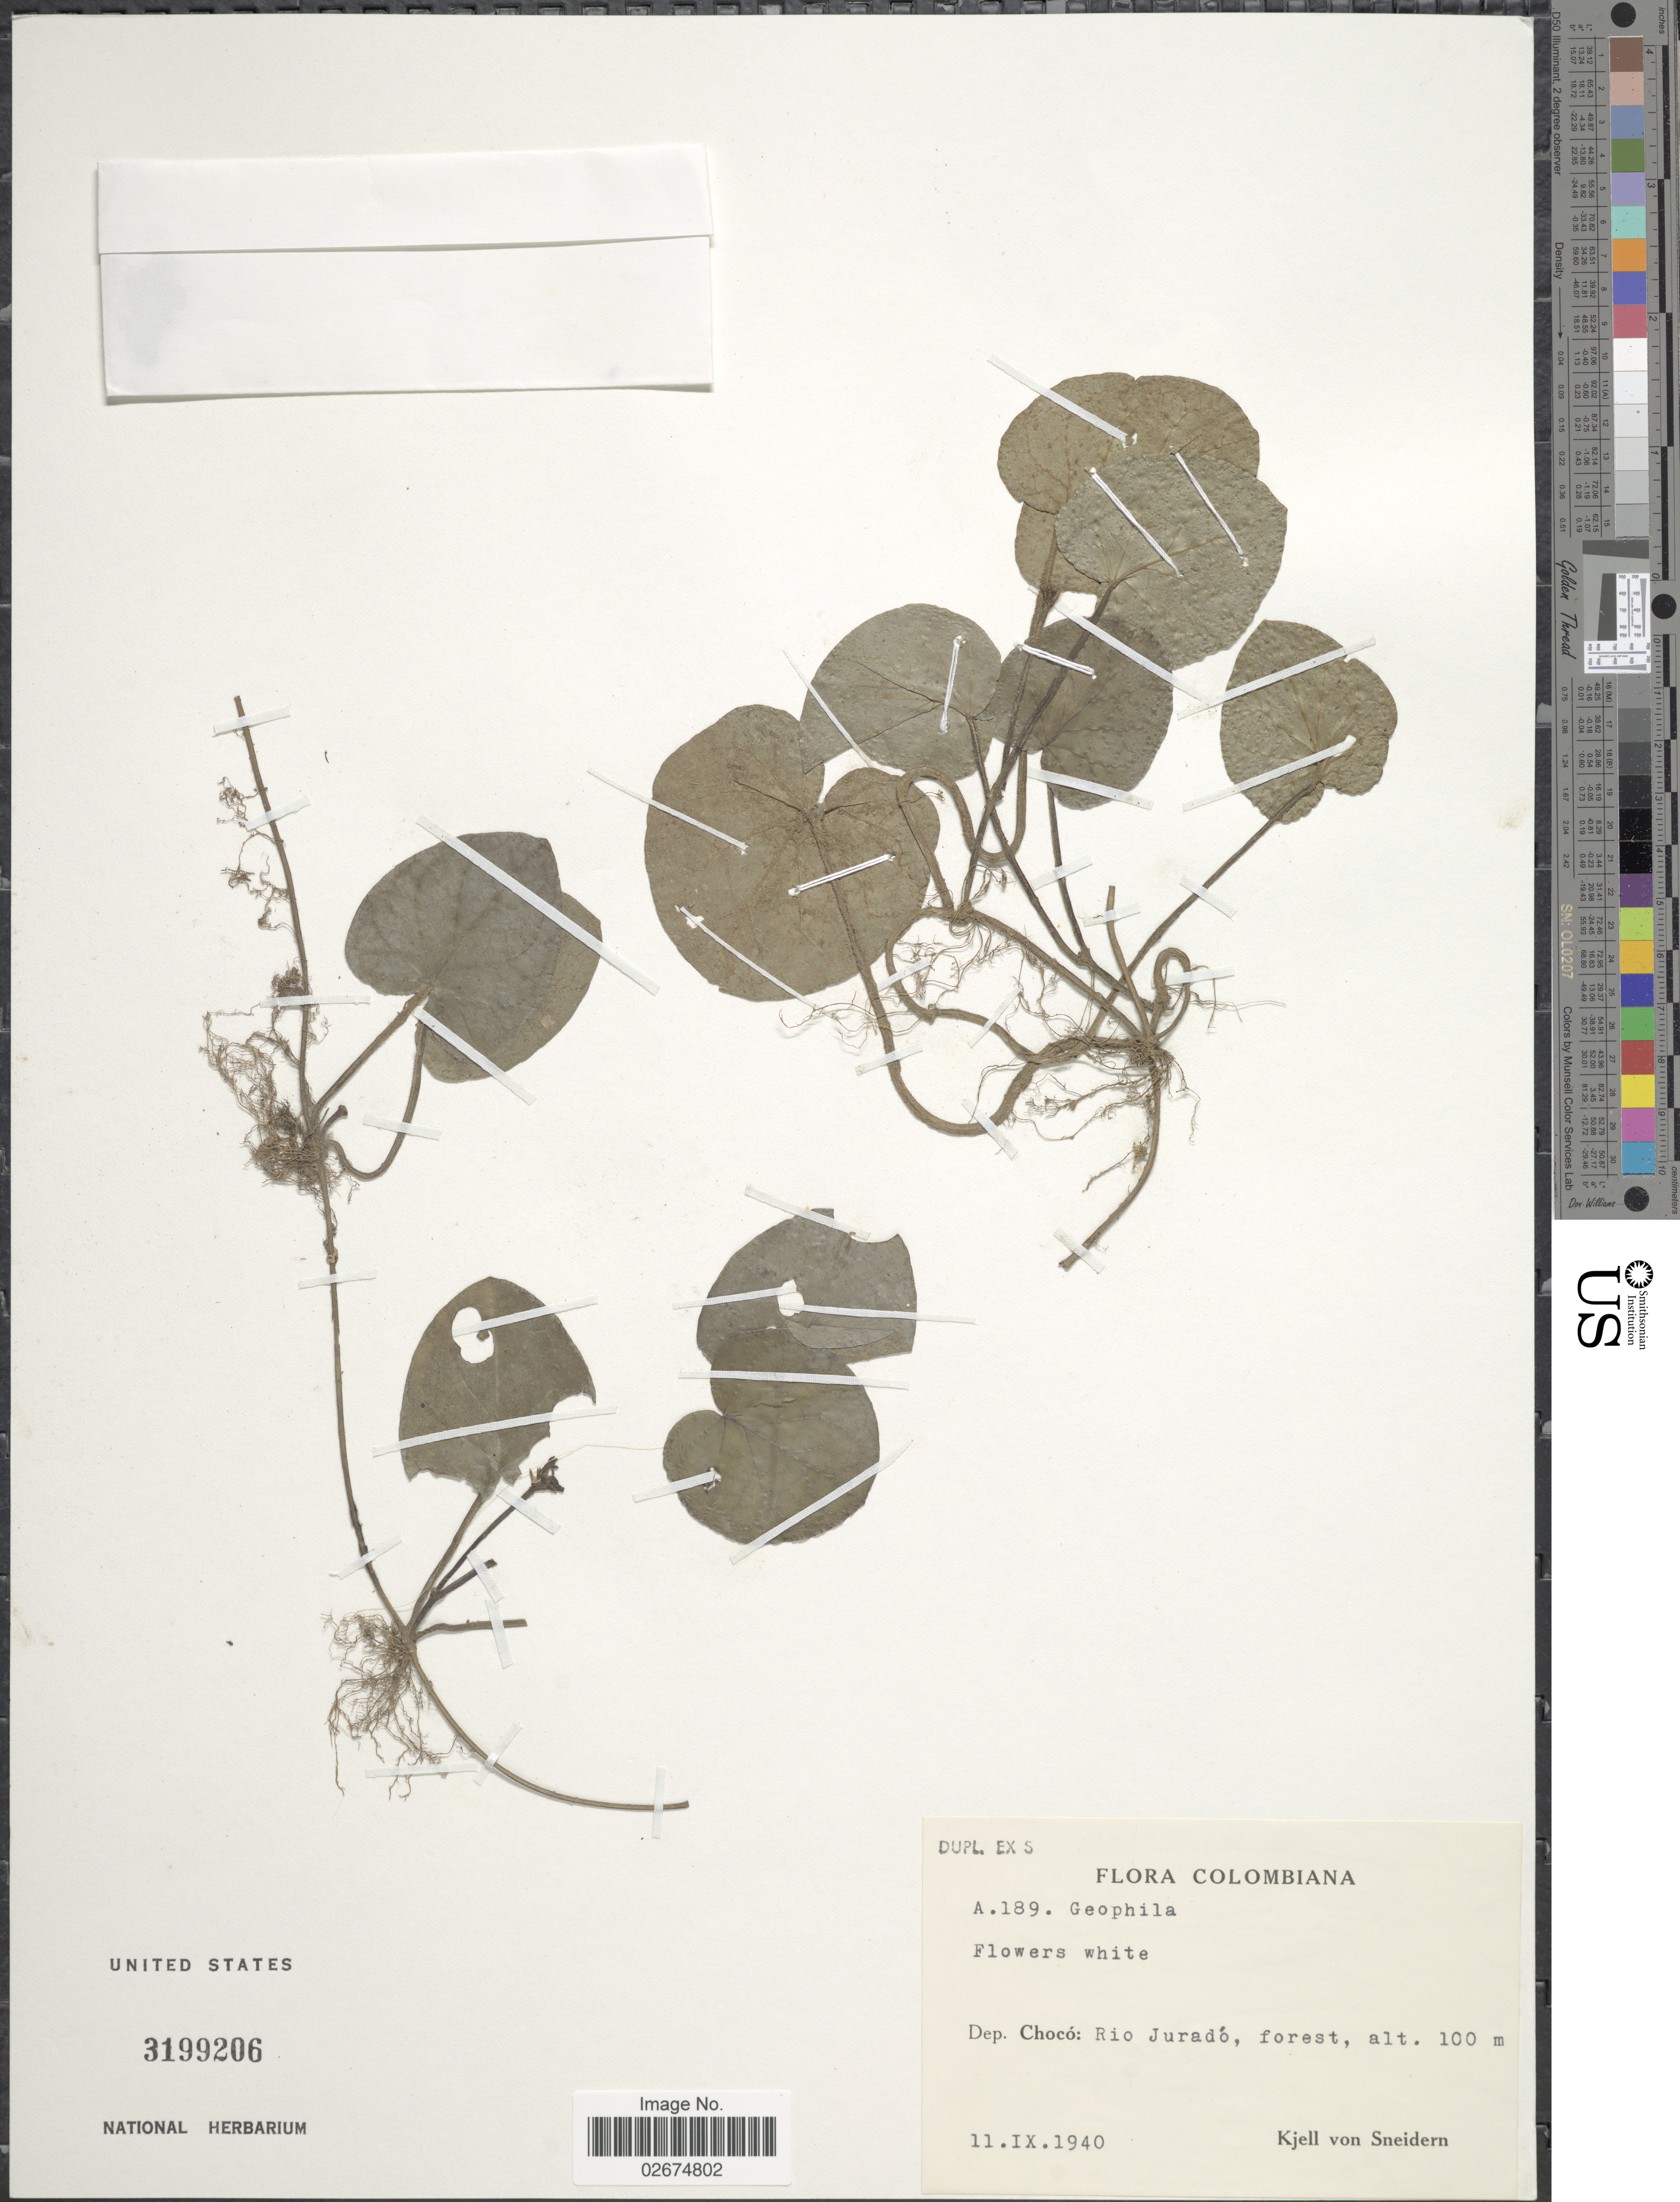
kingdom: Plantae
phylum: Tracheophyta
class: Magnoliopsida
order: Gentianales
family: Rubiaceae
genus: Geophila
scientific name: Geophila sp.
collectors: K. von Sneidern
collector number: A.189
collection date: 1940-09-11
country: Colombia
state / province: Chocó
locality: Dep. Choco: Rio Jurado, forest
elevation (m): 100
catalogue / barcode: US 3199206